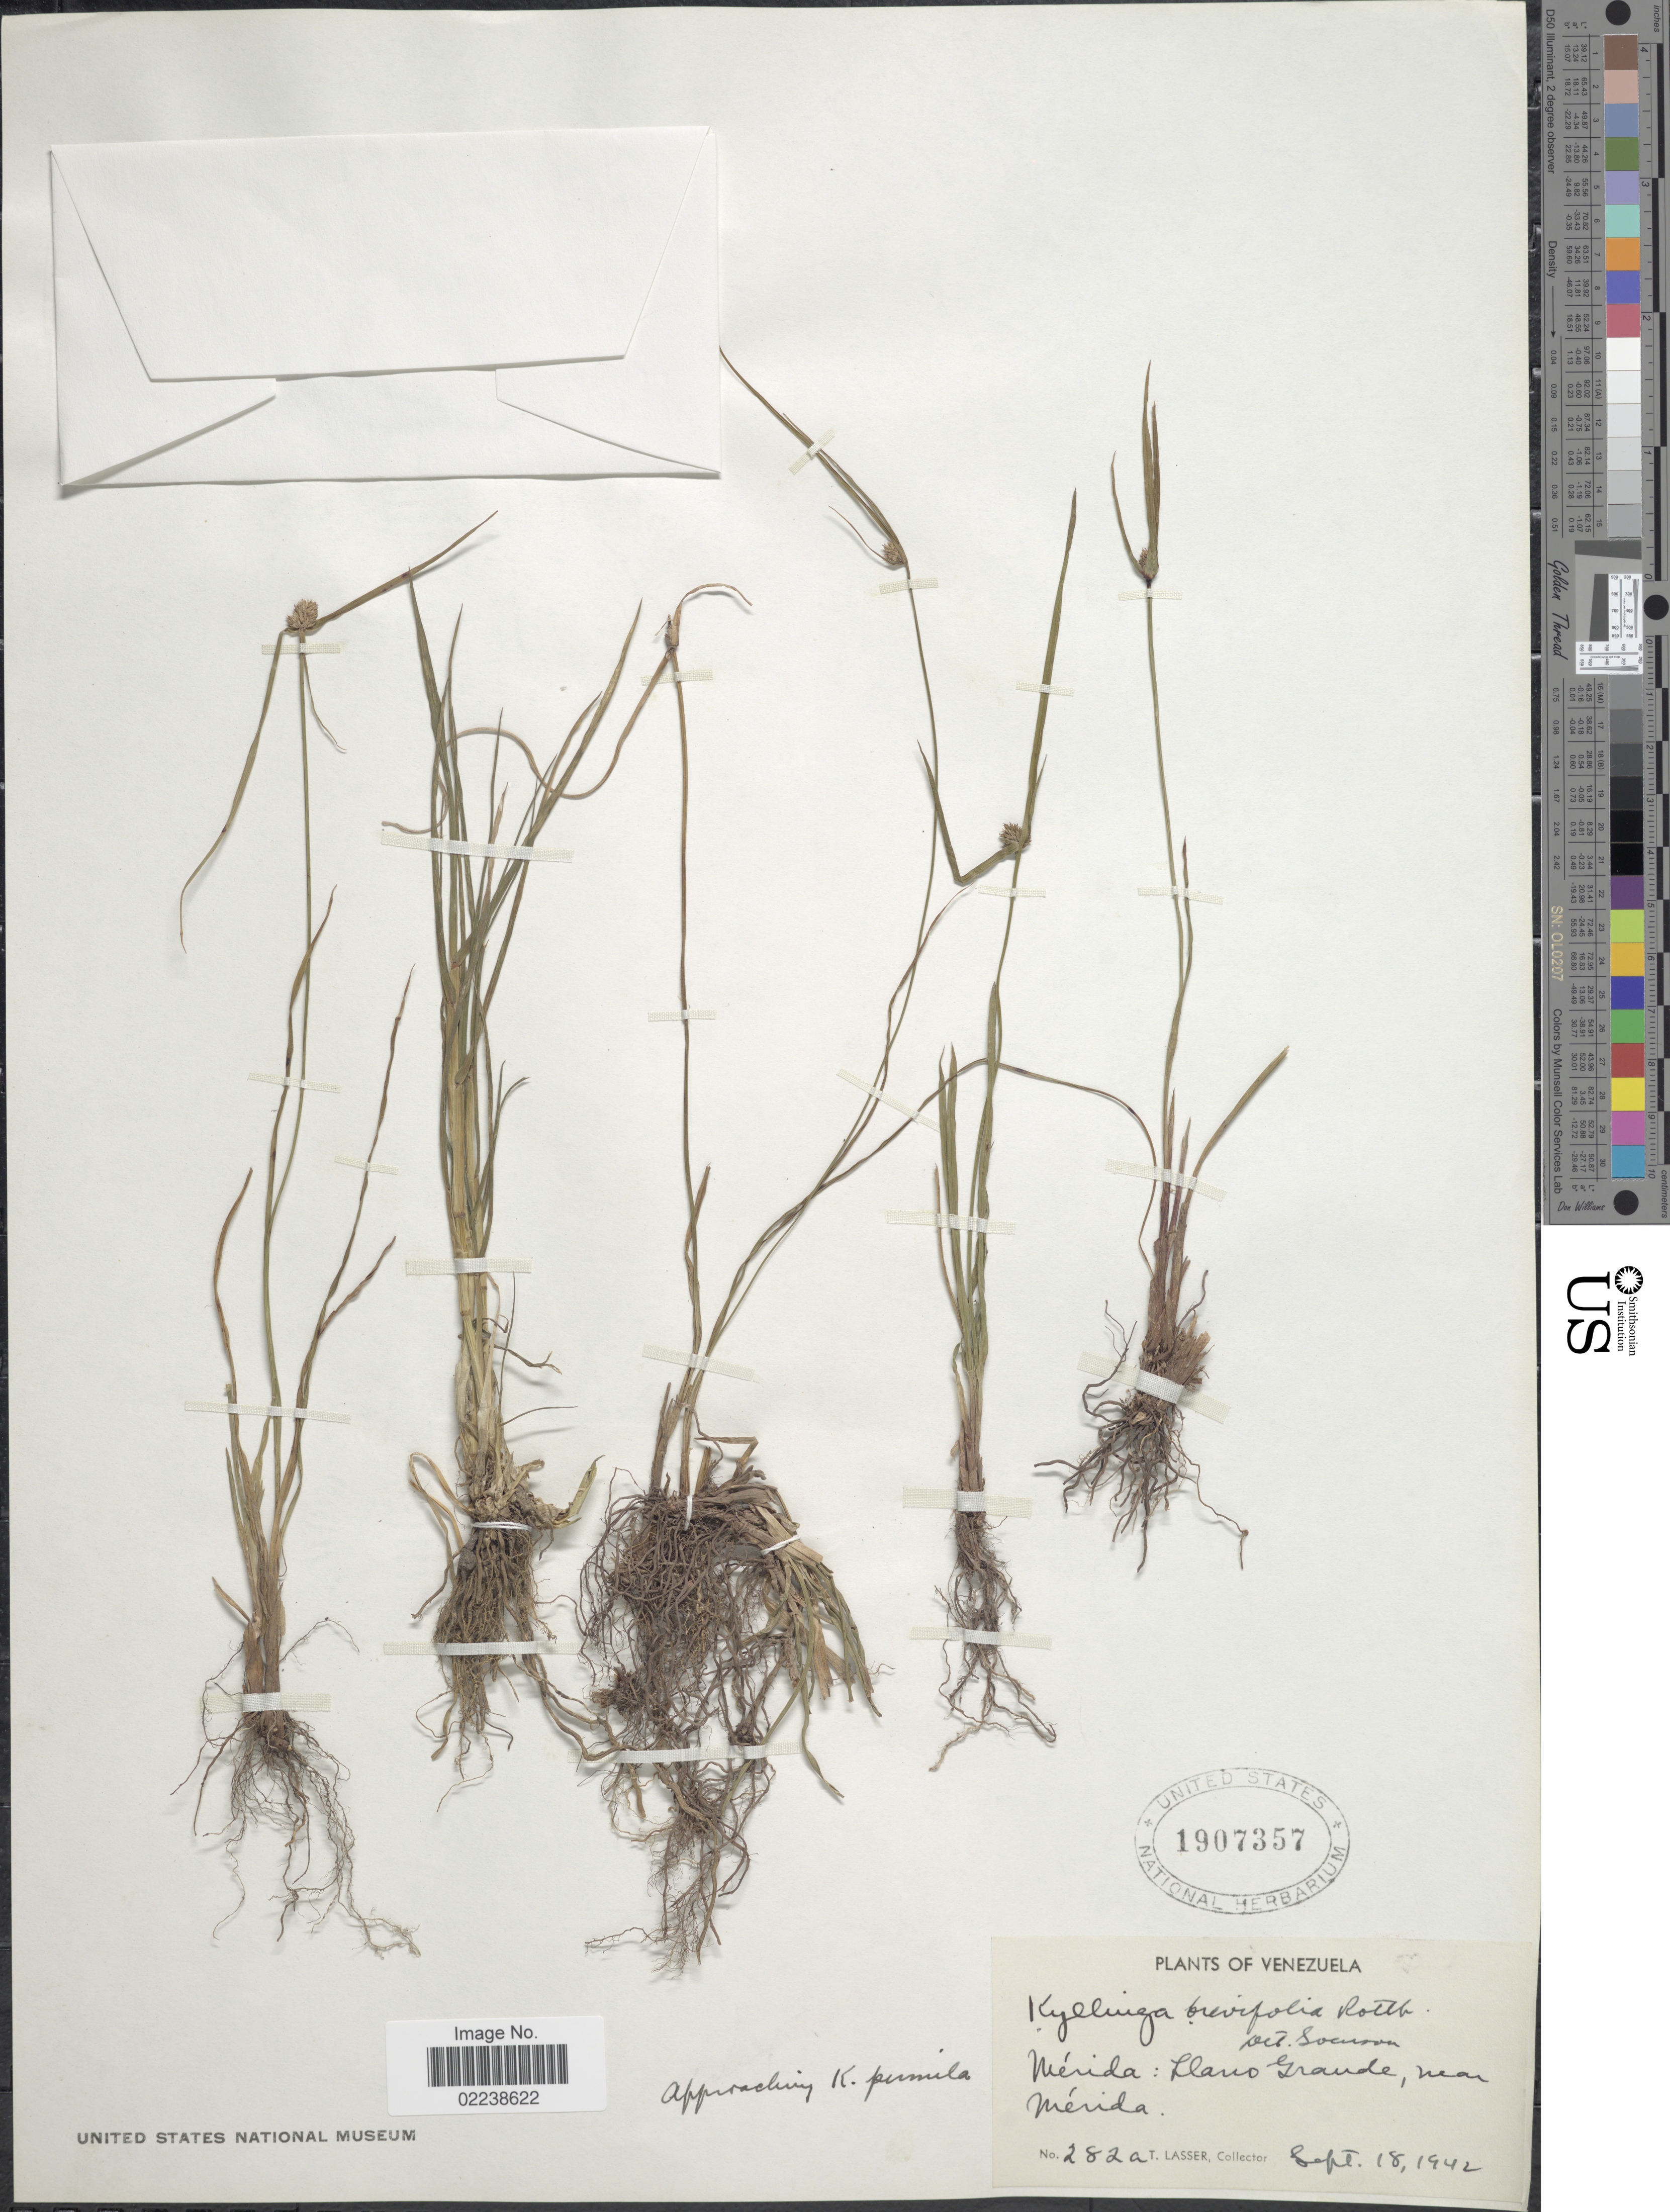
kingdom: Plantae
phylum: Tracheophyta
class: Liliopsida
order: Poales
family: Cyperaceae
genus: Cyperus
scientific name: Cyperus brevifolius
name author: (Rottb.) Hassk.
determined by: Strong, M. T., (US), Smithsonian Institution - National Museum of Natural History (UNITED STATES)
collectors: T. Lasser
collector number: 282a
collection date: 1942-09-18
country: Venezuela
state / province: Mérida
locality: Llano Grande, near Merida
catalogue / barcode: US 1907357